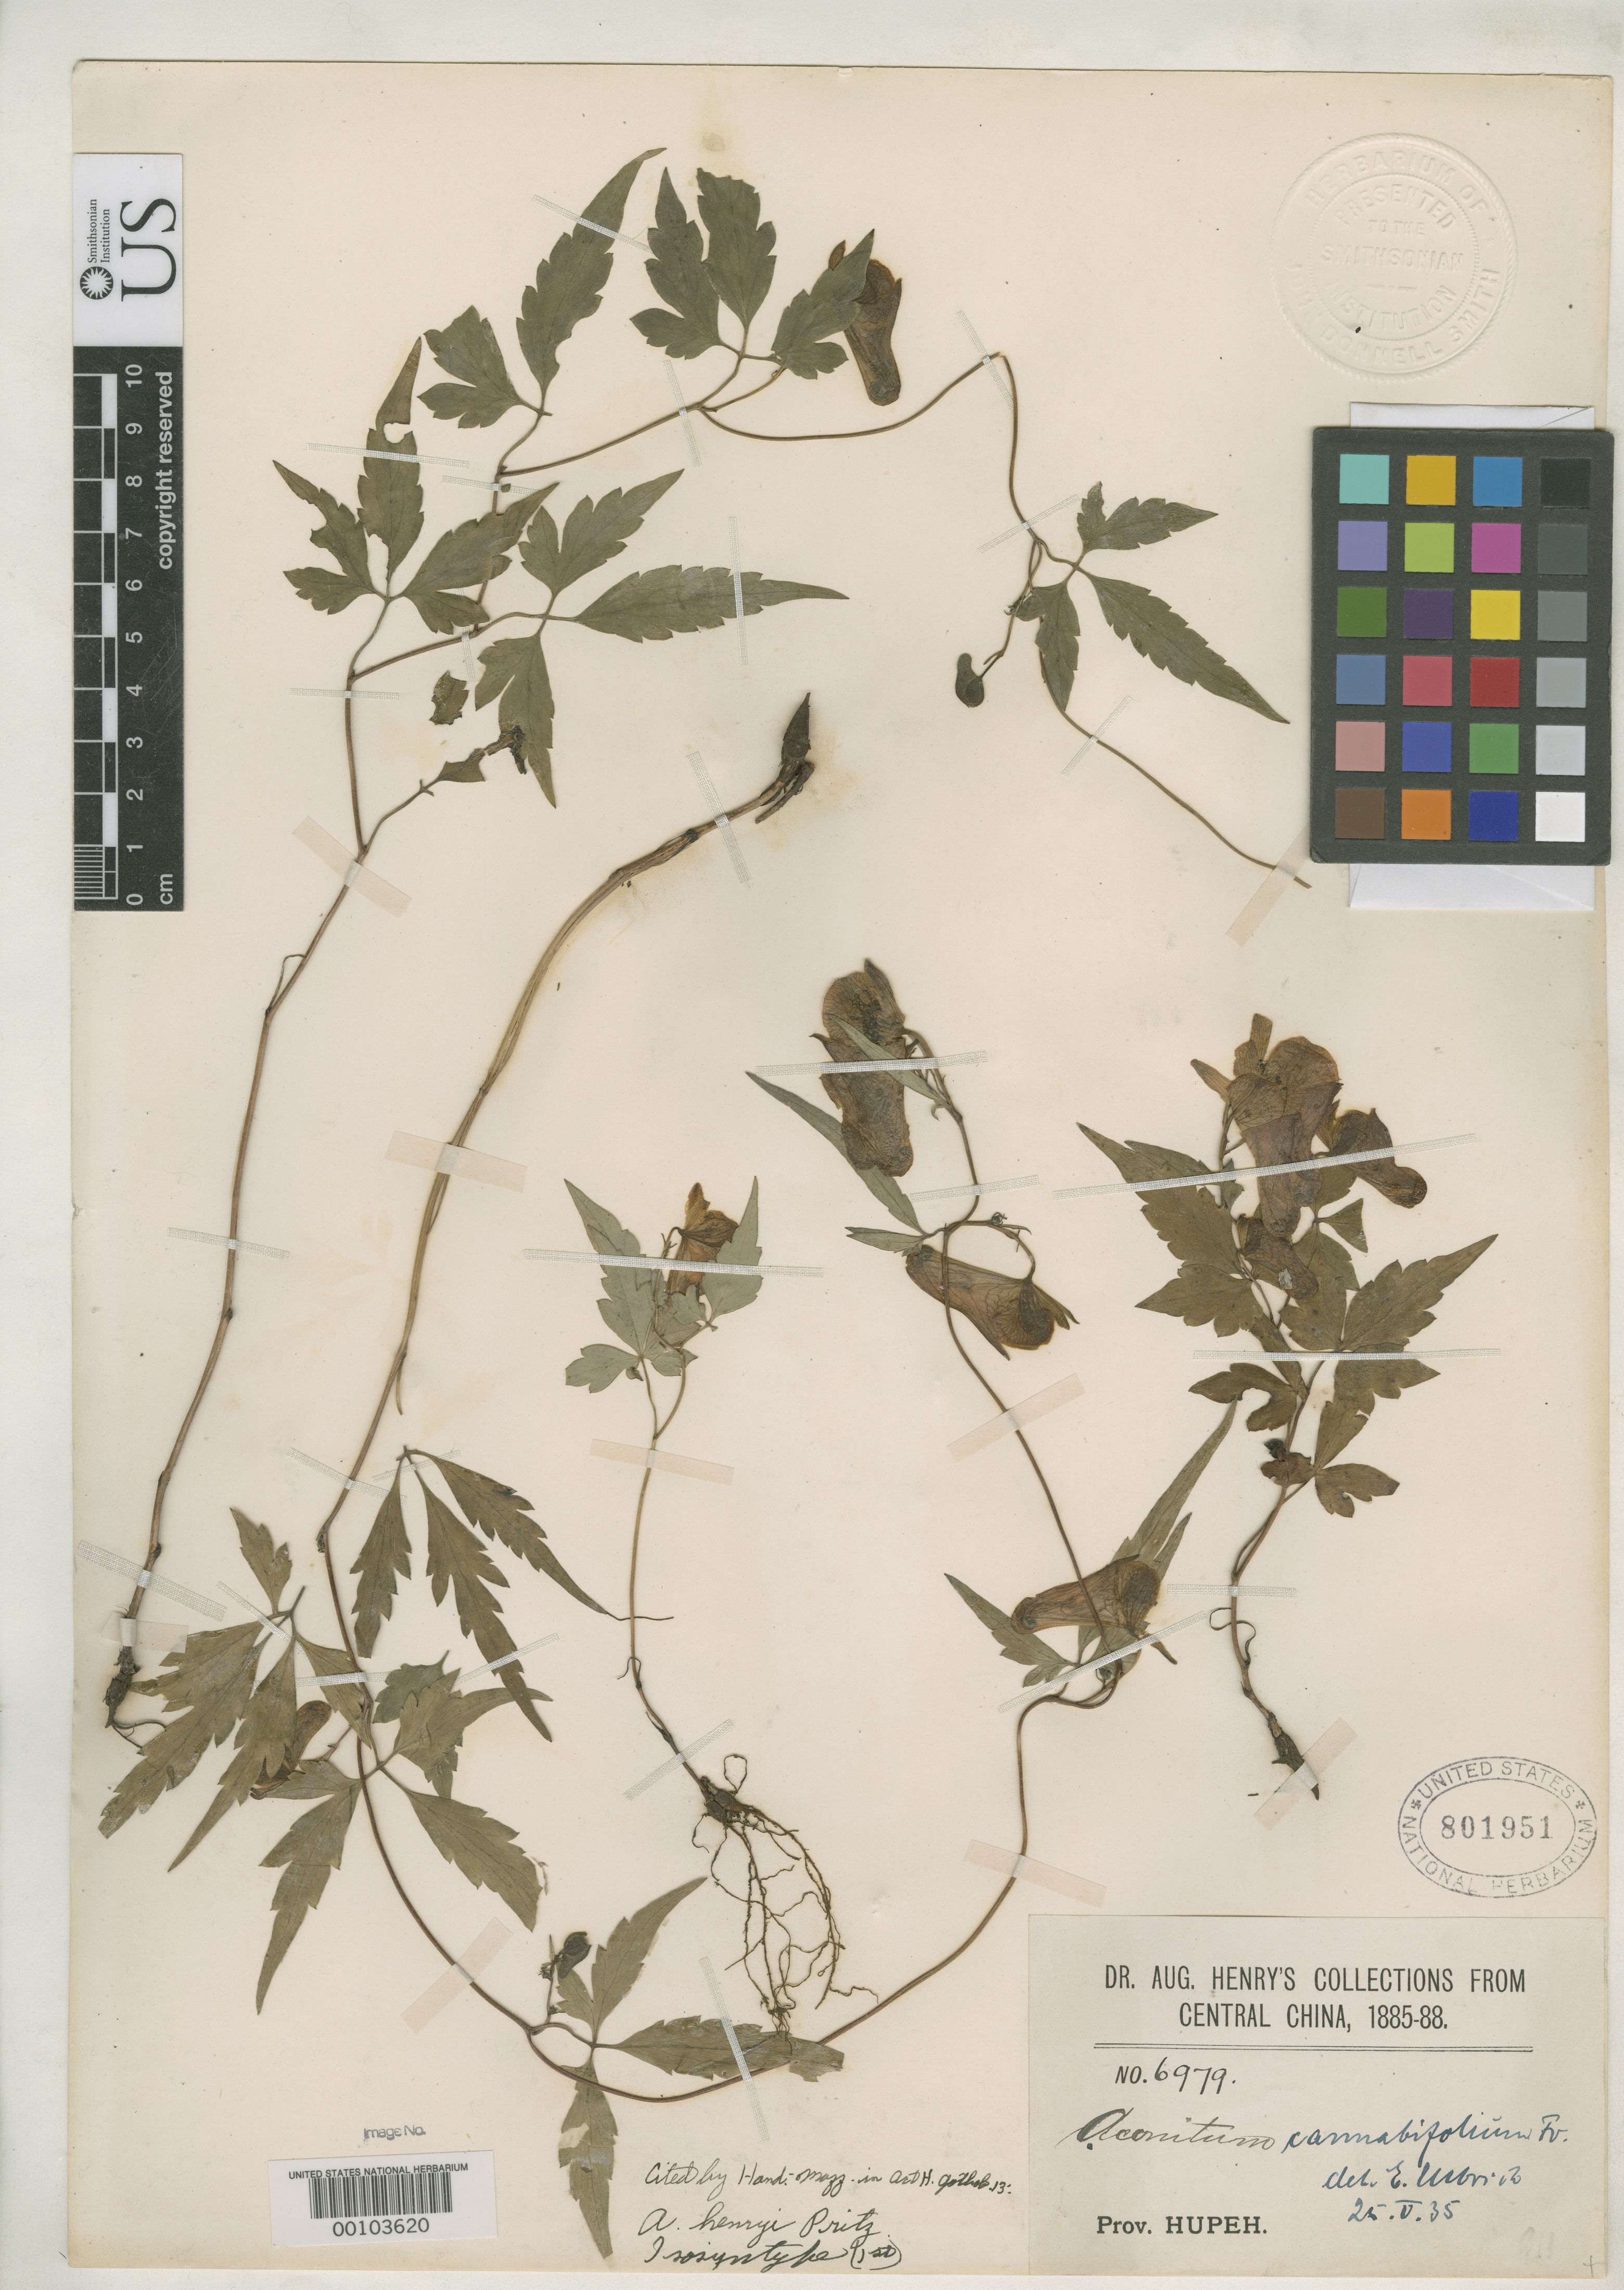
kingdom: Plantae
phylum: Tracheophyta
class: Magnoliopsida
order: Ranunculales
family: Ranunculaceae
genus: Aconitum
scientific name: Aconitum henryi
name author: E. Pritz. in Diels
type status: Isosyntype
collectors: A. Henry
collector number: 6979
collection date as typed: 1885-88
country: China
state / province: Hubei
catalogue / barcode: US 801951